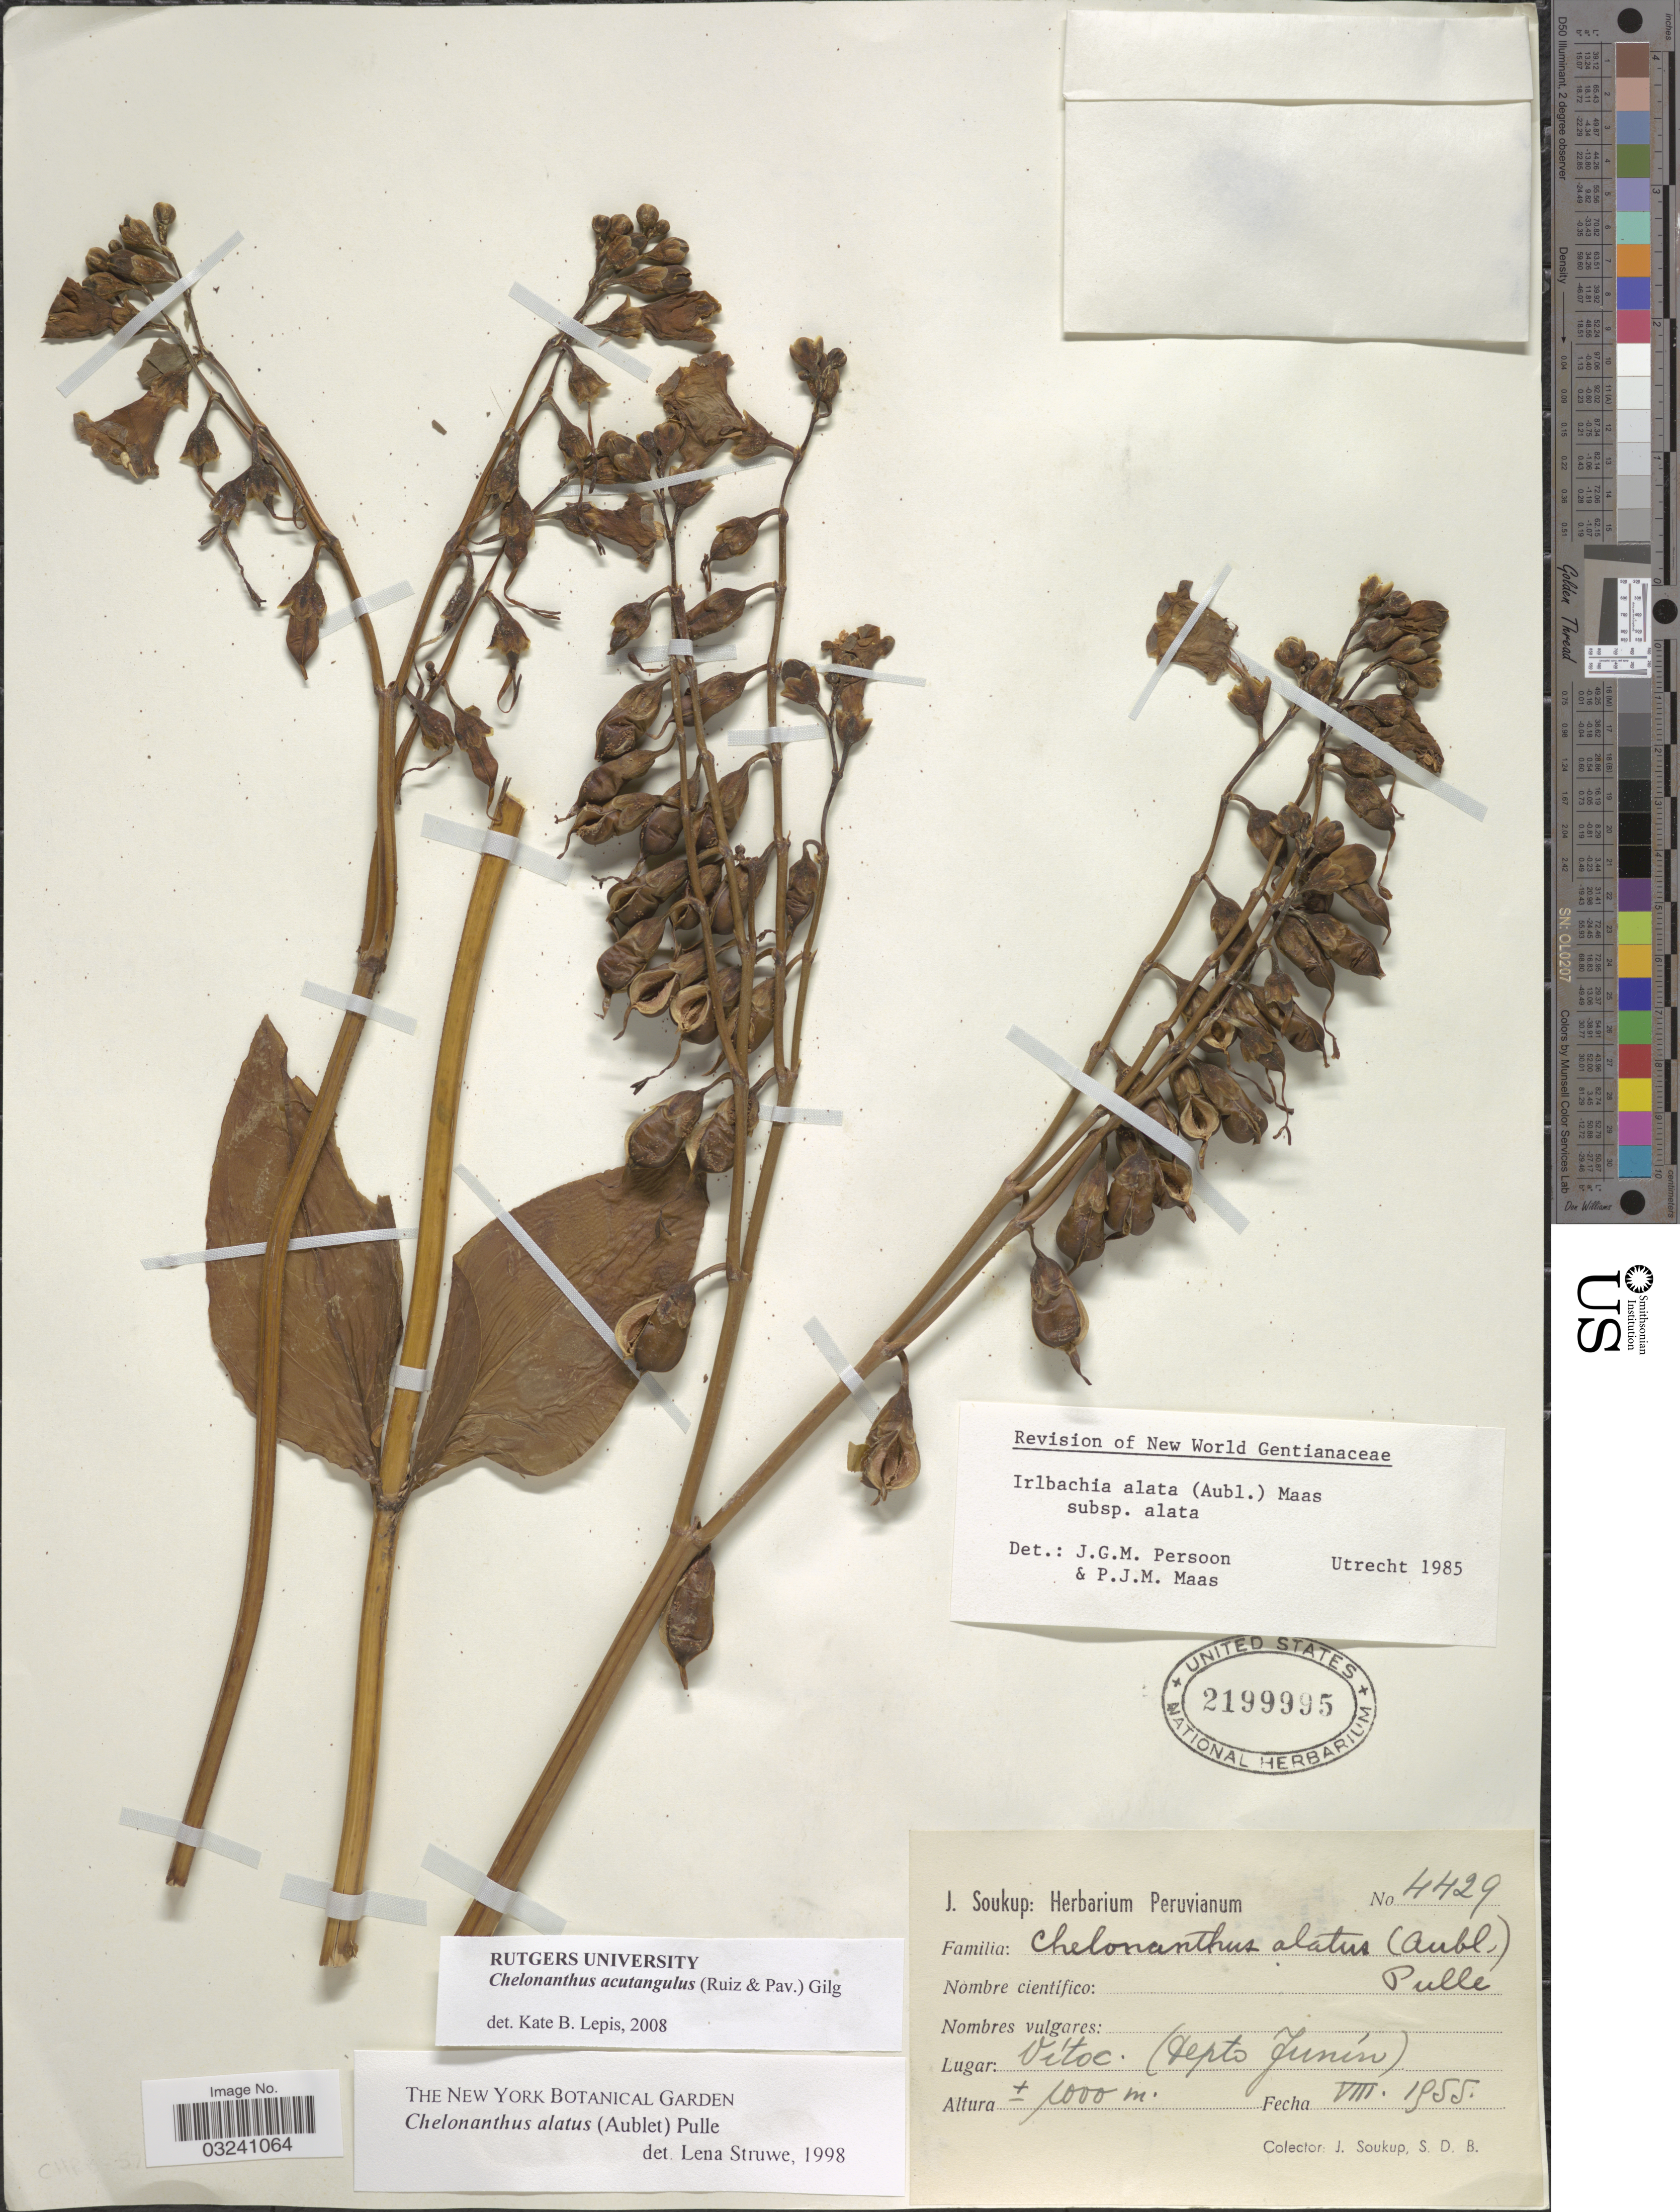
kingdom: Plantae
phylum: Tracheophyta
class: Magnoliopsida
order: Gentianales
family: Gentianaceae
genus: Chelonanthus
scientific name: Chelonanthus acutangulus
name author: (Ruiz & Pav.) Gilg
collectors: J. Soukup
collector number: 4429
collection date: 1955-08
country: Peru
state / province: Junín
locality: Vítoc (Depto Junín).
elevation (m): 1000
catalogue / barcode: US 2199995